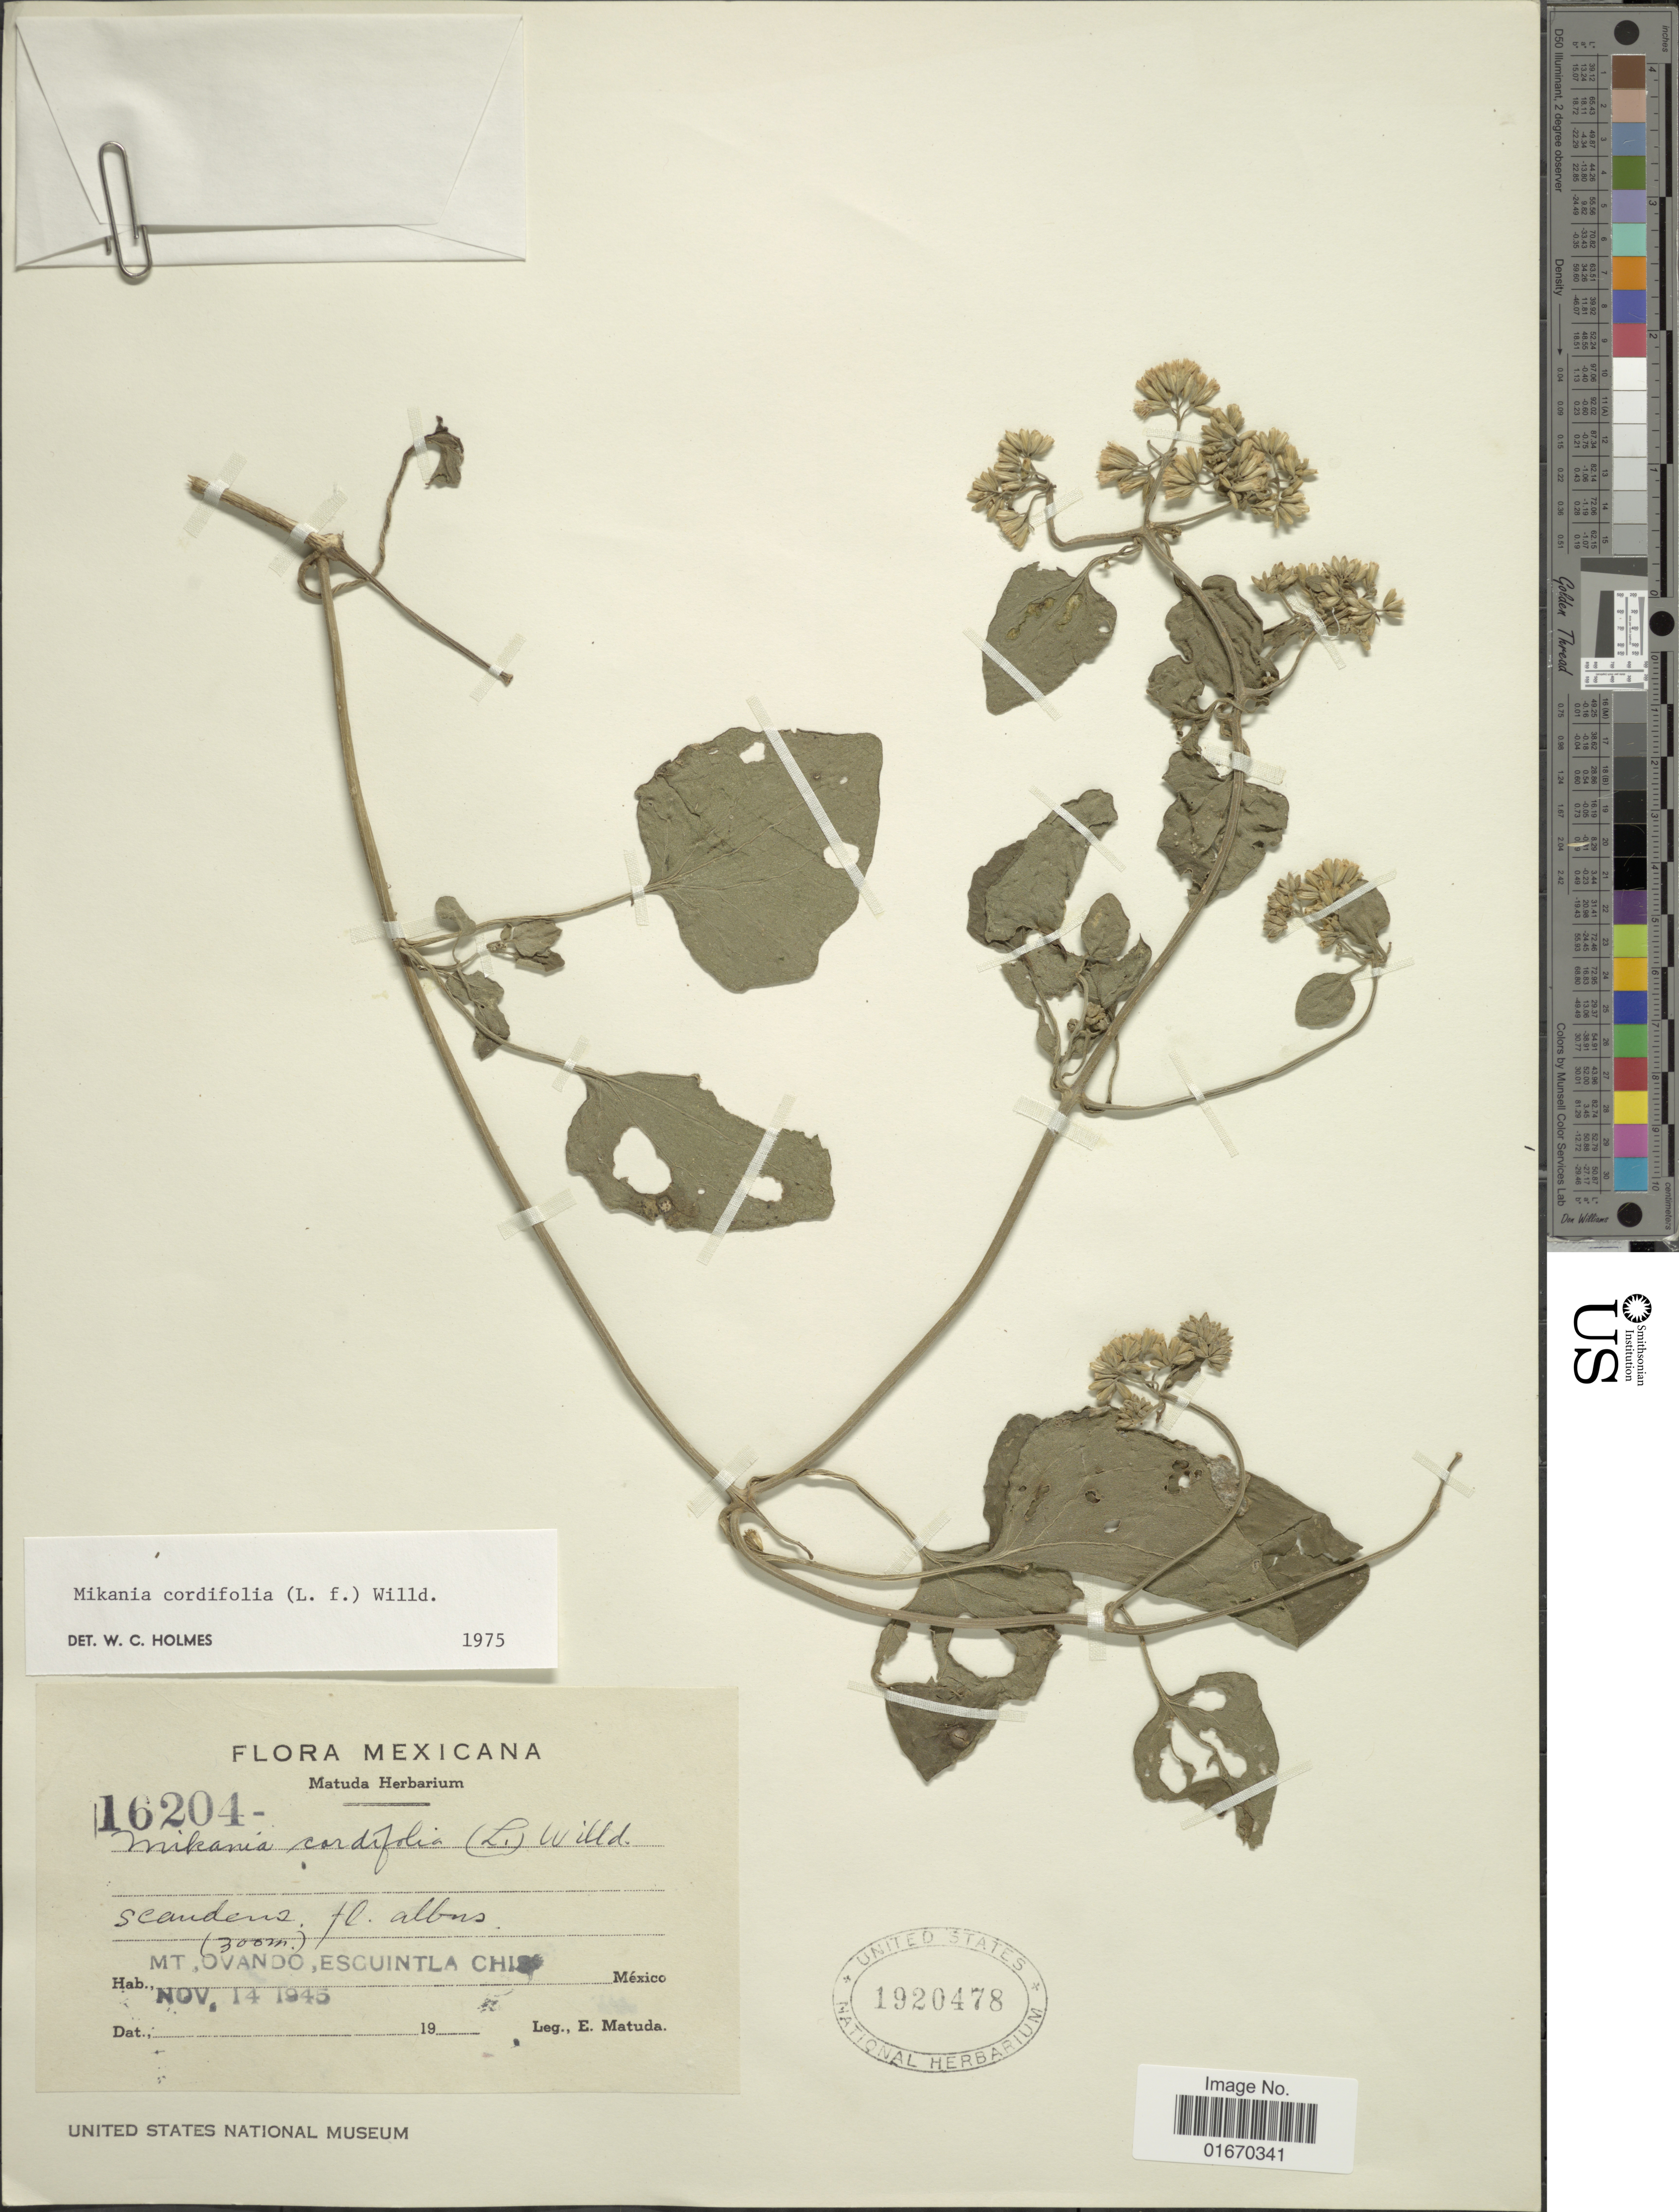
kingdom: Plantae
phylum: Tracheophyta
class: Magnoliopsida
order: Asterales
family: Asteraceae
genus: Mikania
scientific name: Mikania cordifolia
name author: Kunth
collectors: E. Matuda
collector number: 16204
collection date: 1945-11-14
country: Mexico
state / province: Chiapas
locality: Mt. Ovando, Escuintla, Chis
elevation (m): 300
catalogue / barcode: US 1920478